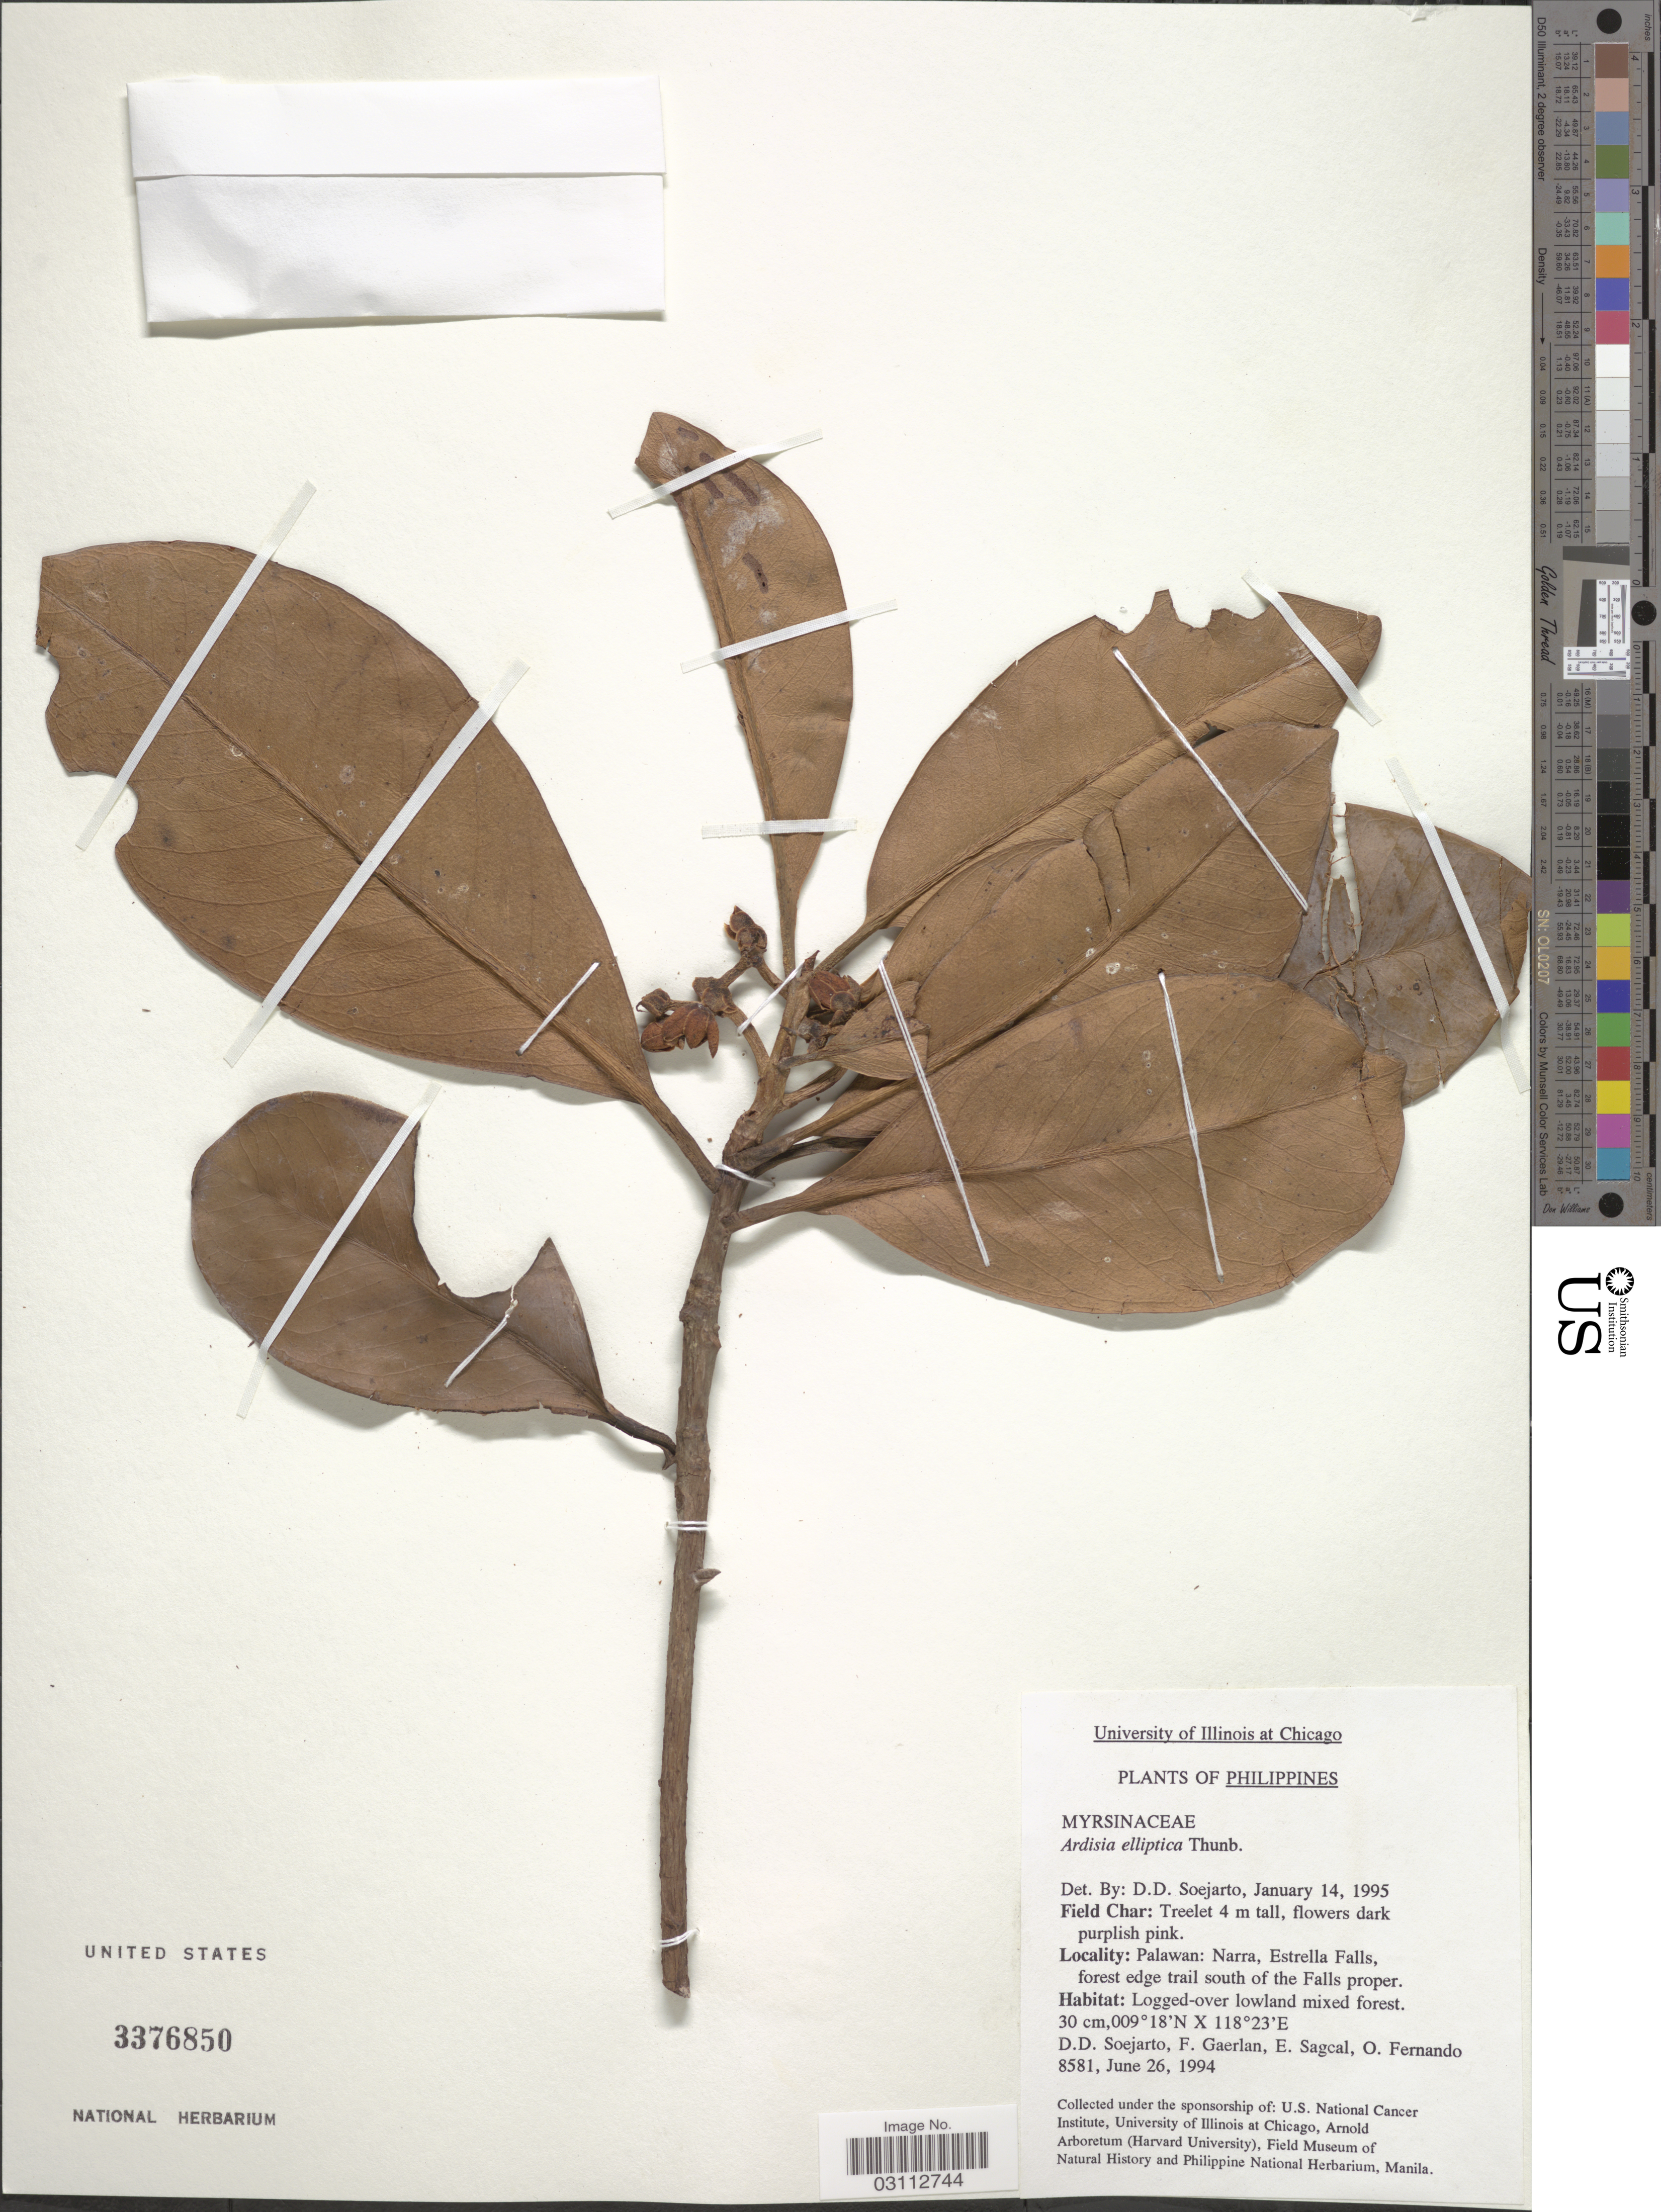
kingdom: Plantae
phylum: Tracheophyta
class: Magnoliopsida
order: Ericales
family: Primulaceae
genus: Ardisia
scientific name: Ardisia elliptica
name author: Thunb.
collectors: F. Gaerlan, E. Sagcal & O. Fernando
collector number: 8581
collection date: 1994-06-26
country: Philippines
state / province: Mimaropa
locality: Palawan: Narra, Estrella Falls, forest edge trail south of the Falls proper.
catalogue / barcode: US 3376850